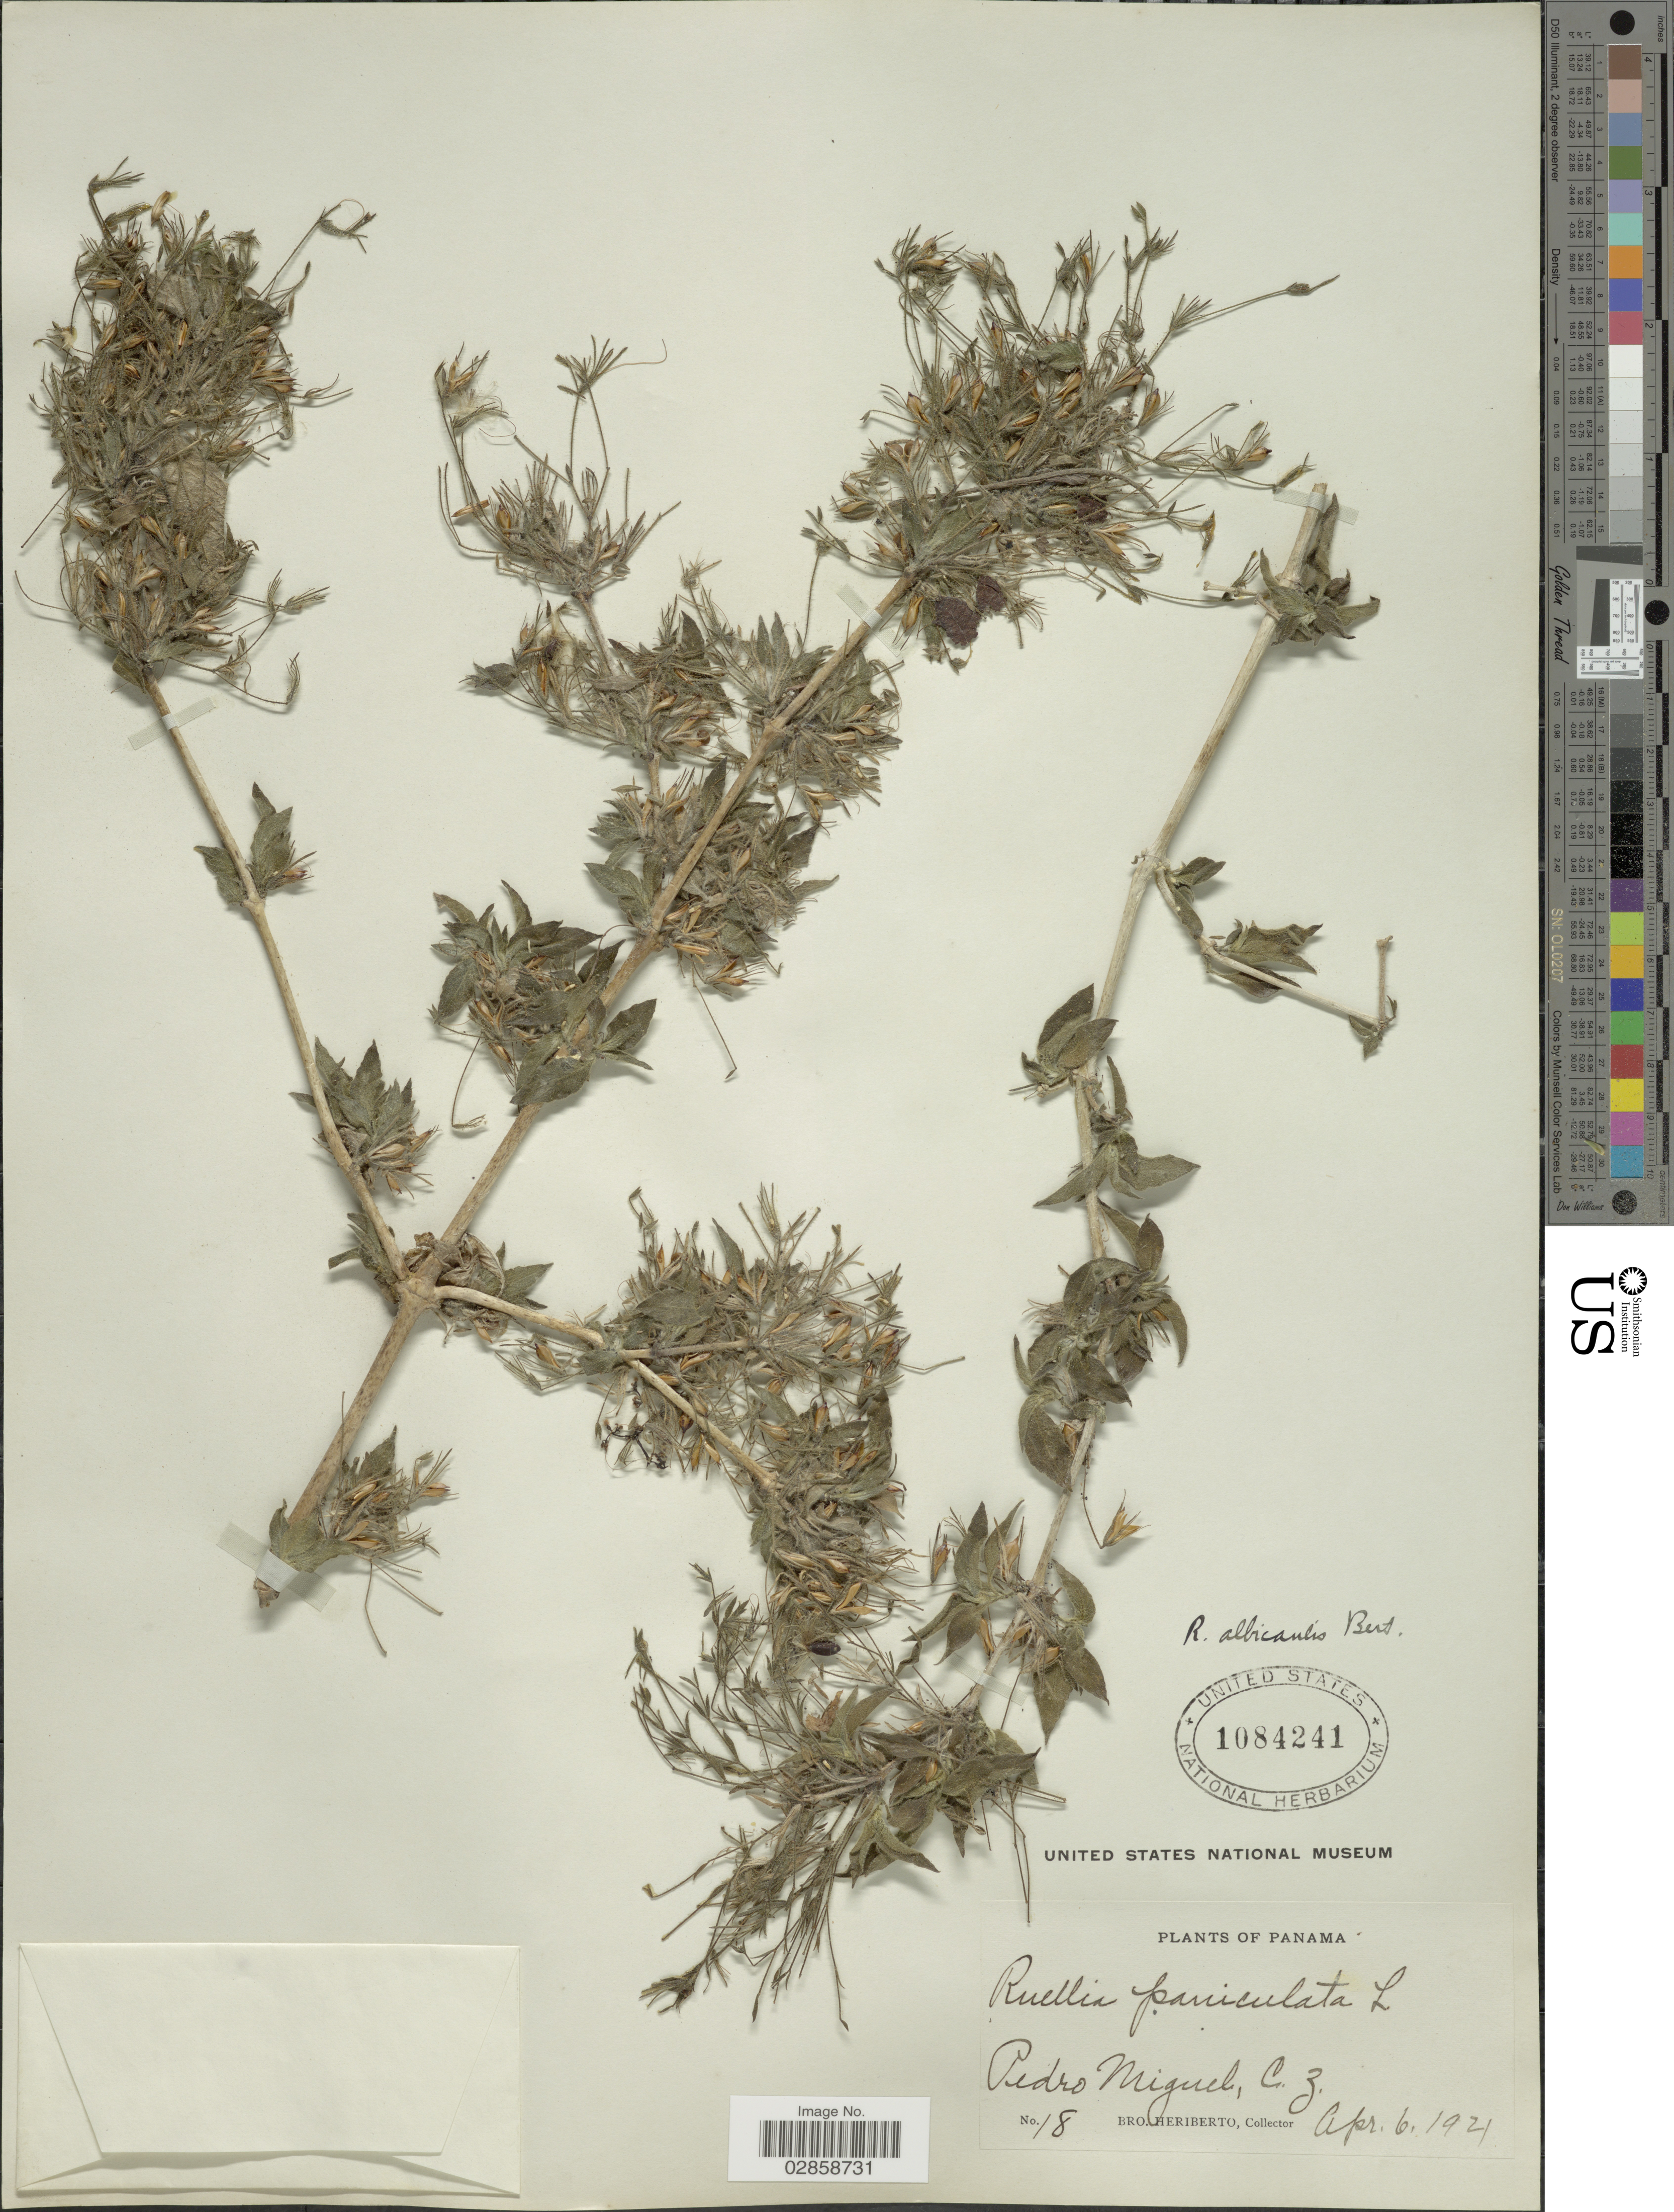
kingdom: Plantae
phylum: Tracheophyta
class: Magnoliopsida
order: Lamiales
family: Acanthaceae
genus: Ruellia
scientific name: Ruellia inundata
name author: Kunth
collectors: B. Heriberto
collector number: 18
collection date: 1921-04-06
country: Panama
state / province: Colón / Panamá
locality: Pedro Miguel, C. Z.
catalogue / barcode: US 1084241